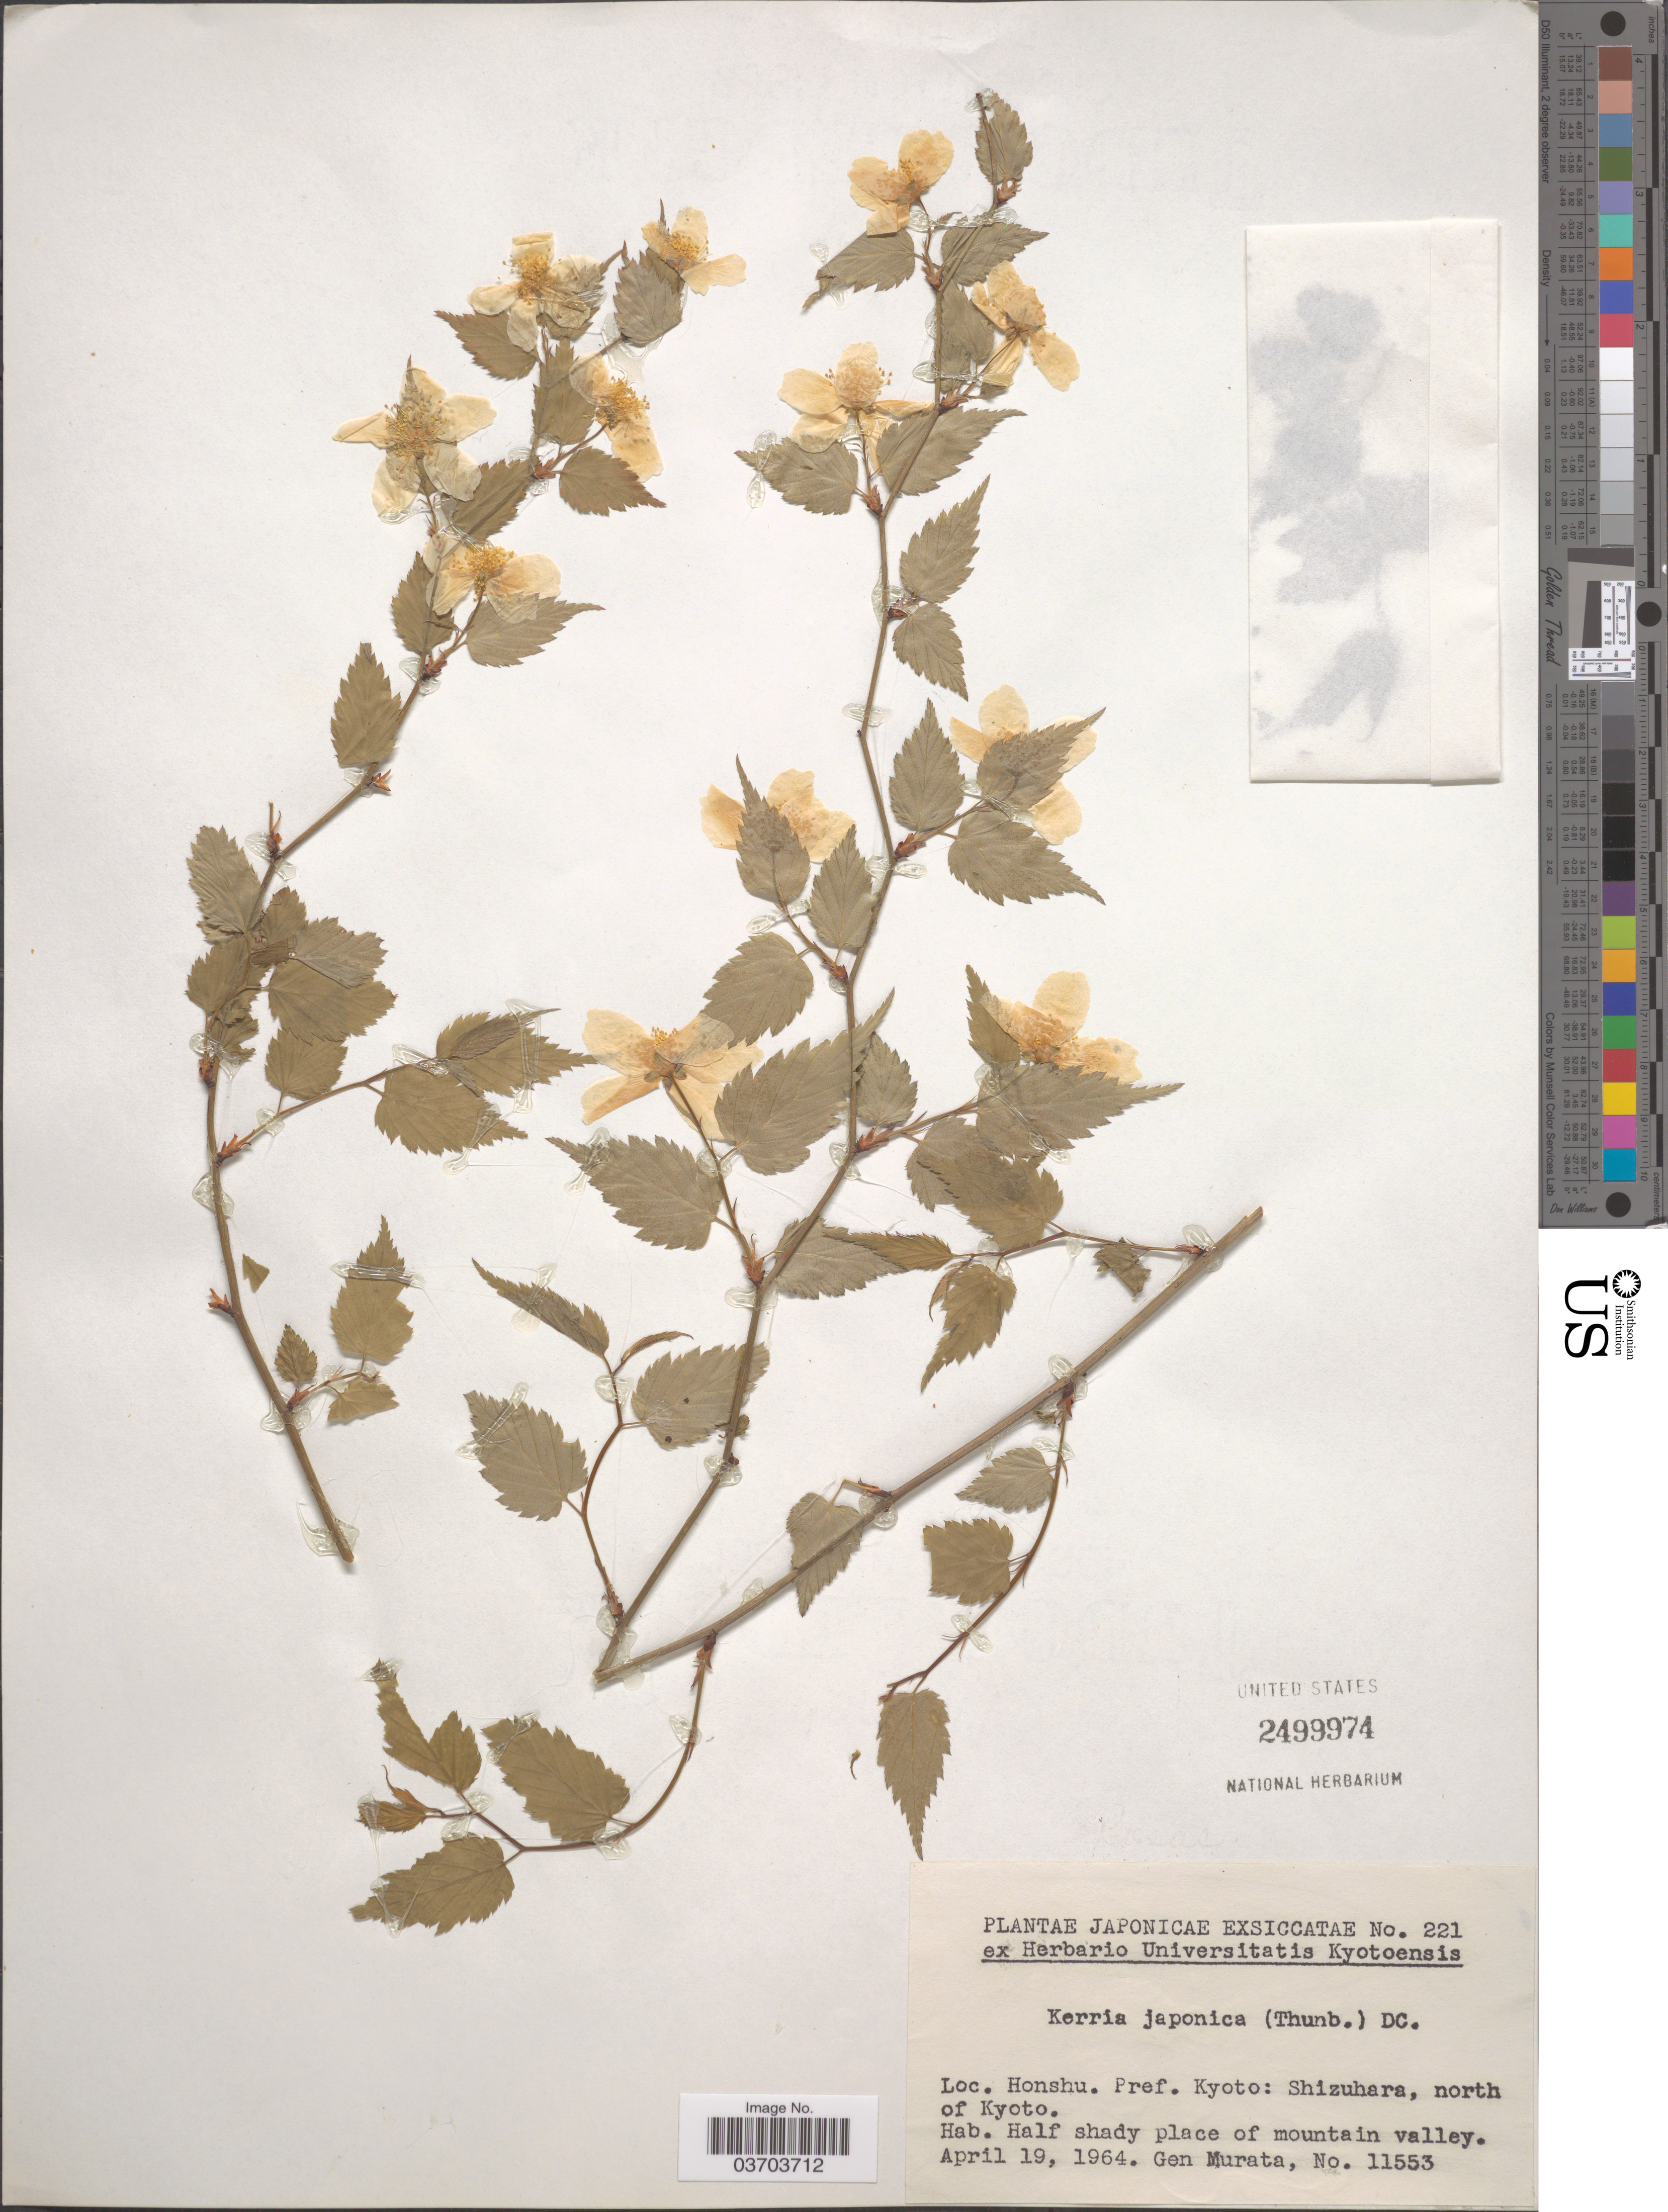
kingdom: Plantae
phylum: Tracheophyta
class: Magnoliopsida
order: Rosales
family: Rosaceae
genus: Kerria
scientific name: Kerria japonica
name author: (L.) DC.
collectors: G. Murata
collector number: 11553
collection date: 1964-04-19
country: Japan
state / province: Kyoto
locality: Honshu. Pref. Kyoto: Shizukara, north of Kyoto.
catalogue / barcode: US 2499974